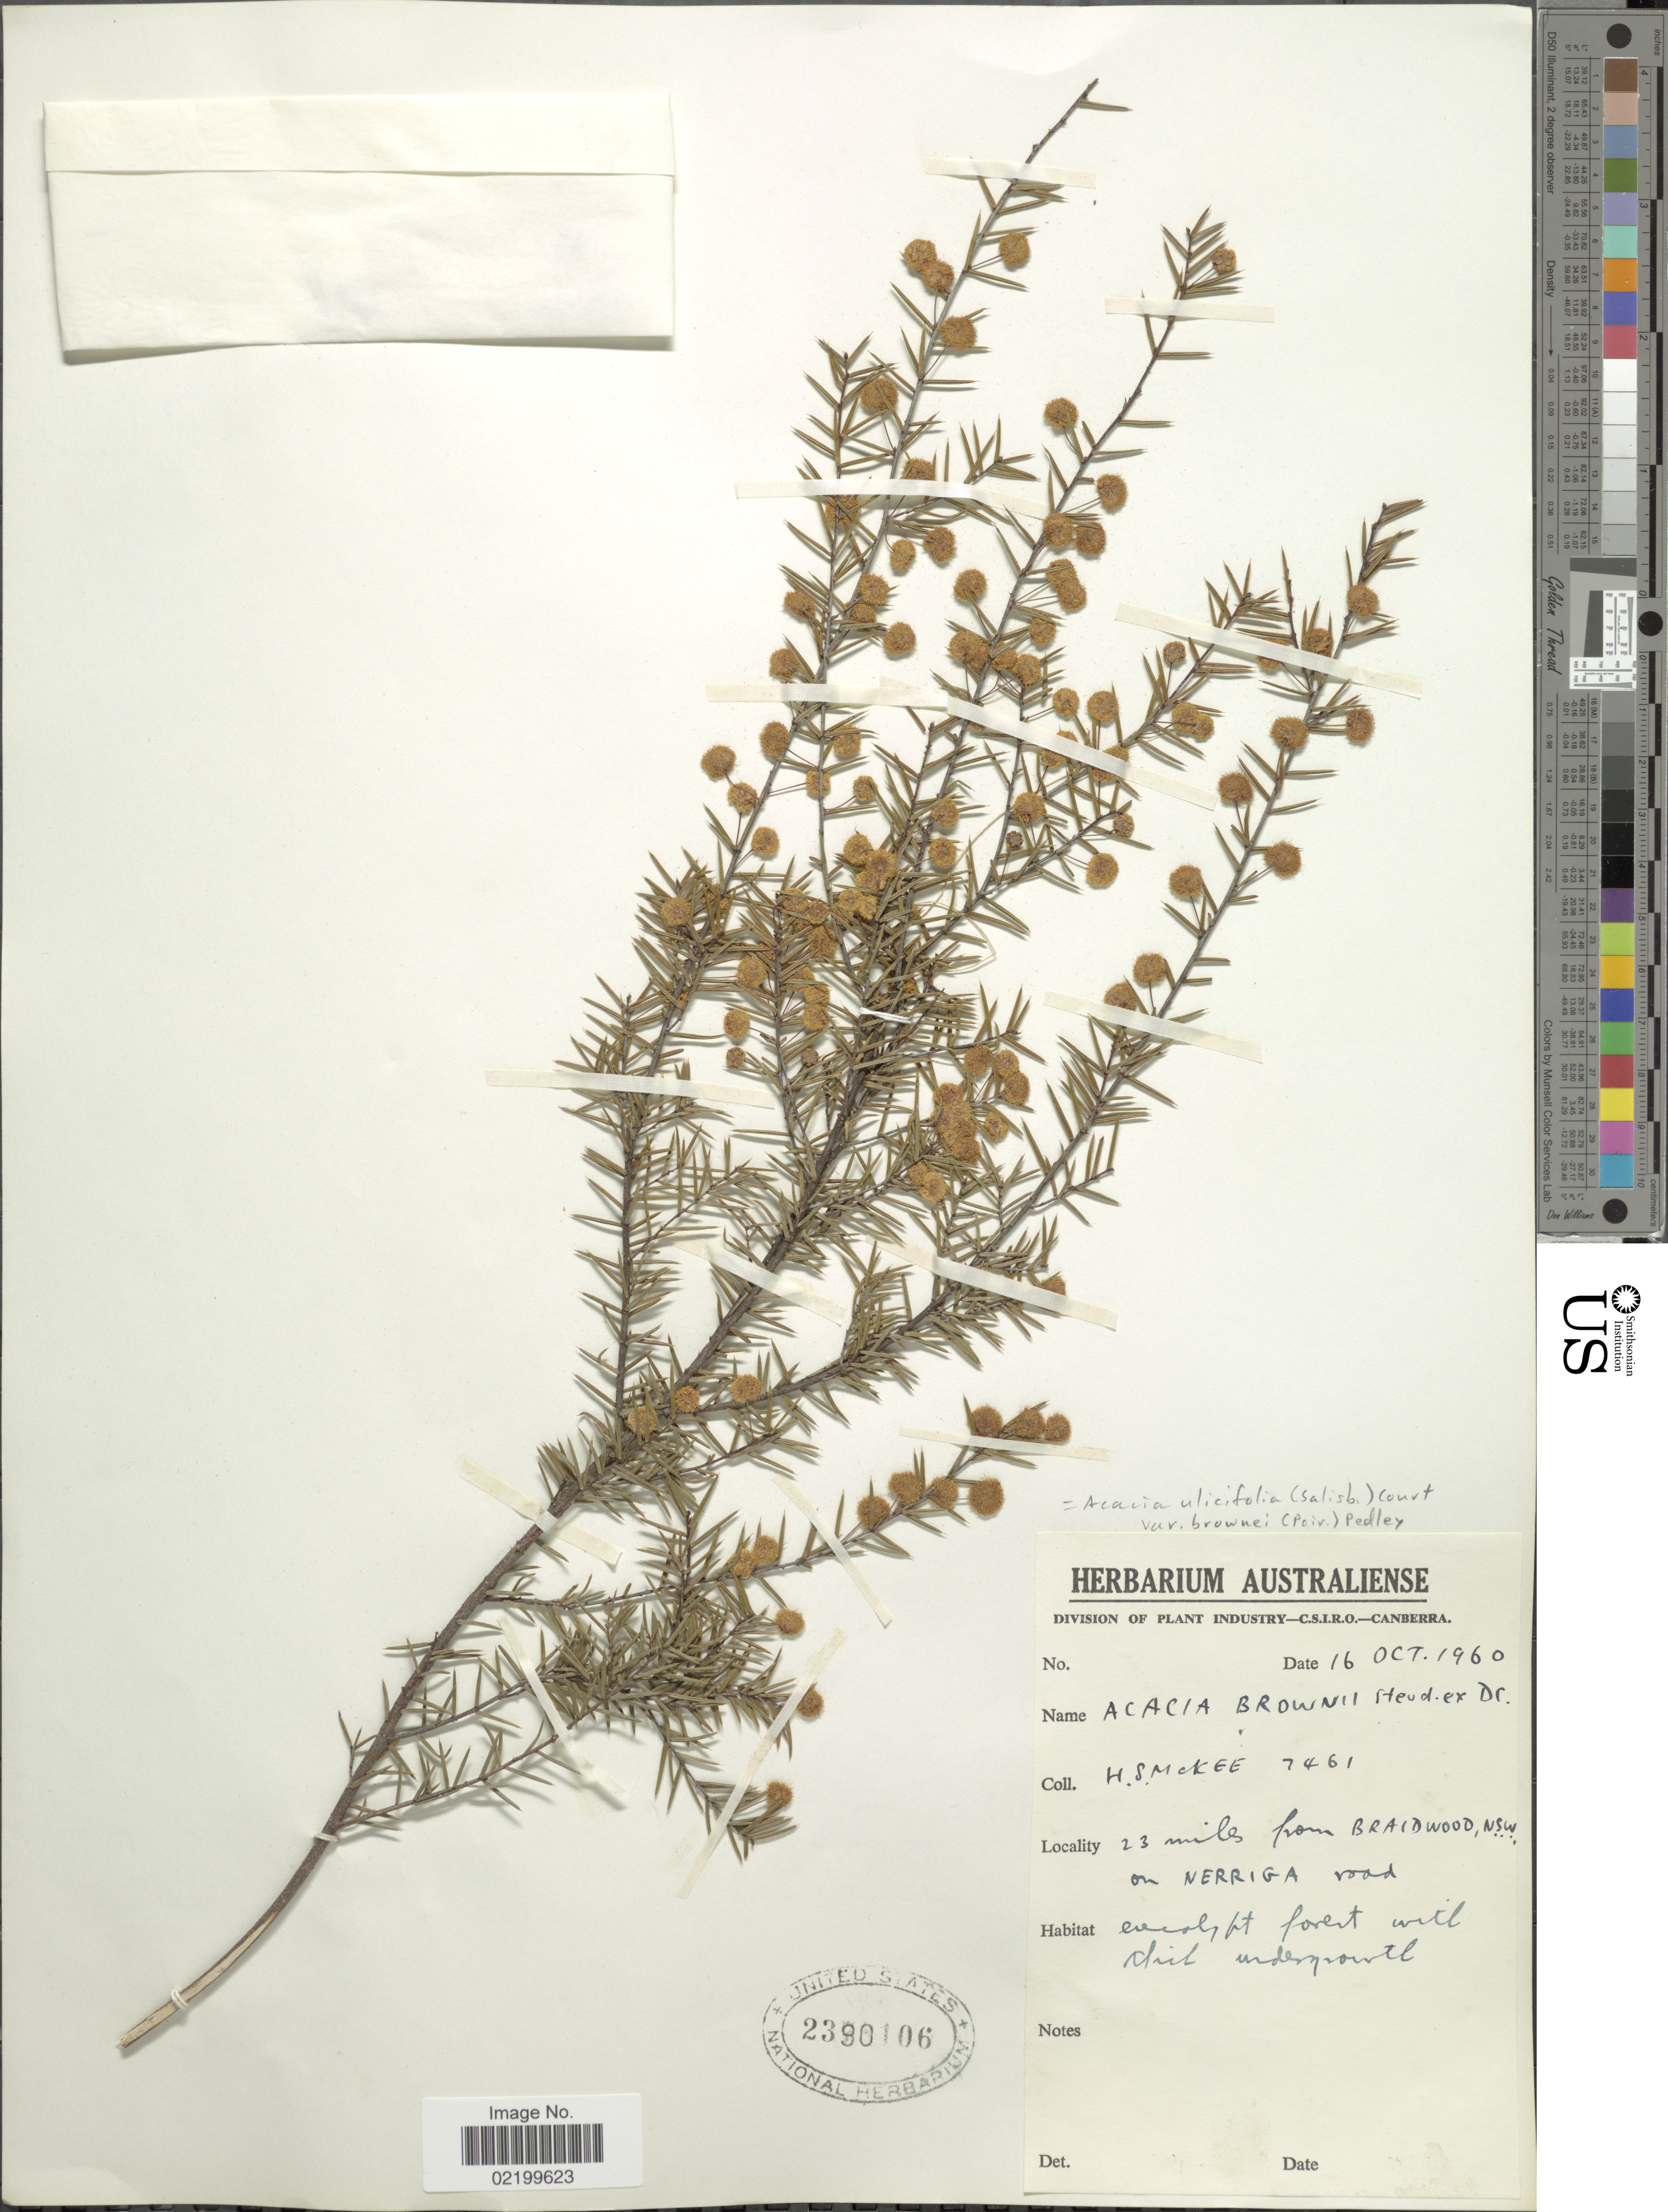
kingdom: Plantae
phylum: Tracheophyta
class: Magnoliopsida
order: Fabales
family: Fabaceae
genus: Acacia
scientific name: Acacia ulicifolia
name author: (Salisb.) Court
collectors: H. S. McKee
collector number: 7461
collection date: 1960-10-16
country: Australia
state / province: New South Wales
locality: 23 miles from Braidwood, N.S.W. on Nerriga road.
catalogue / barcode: US 2390106